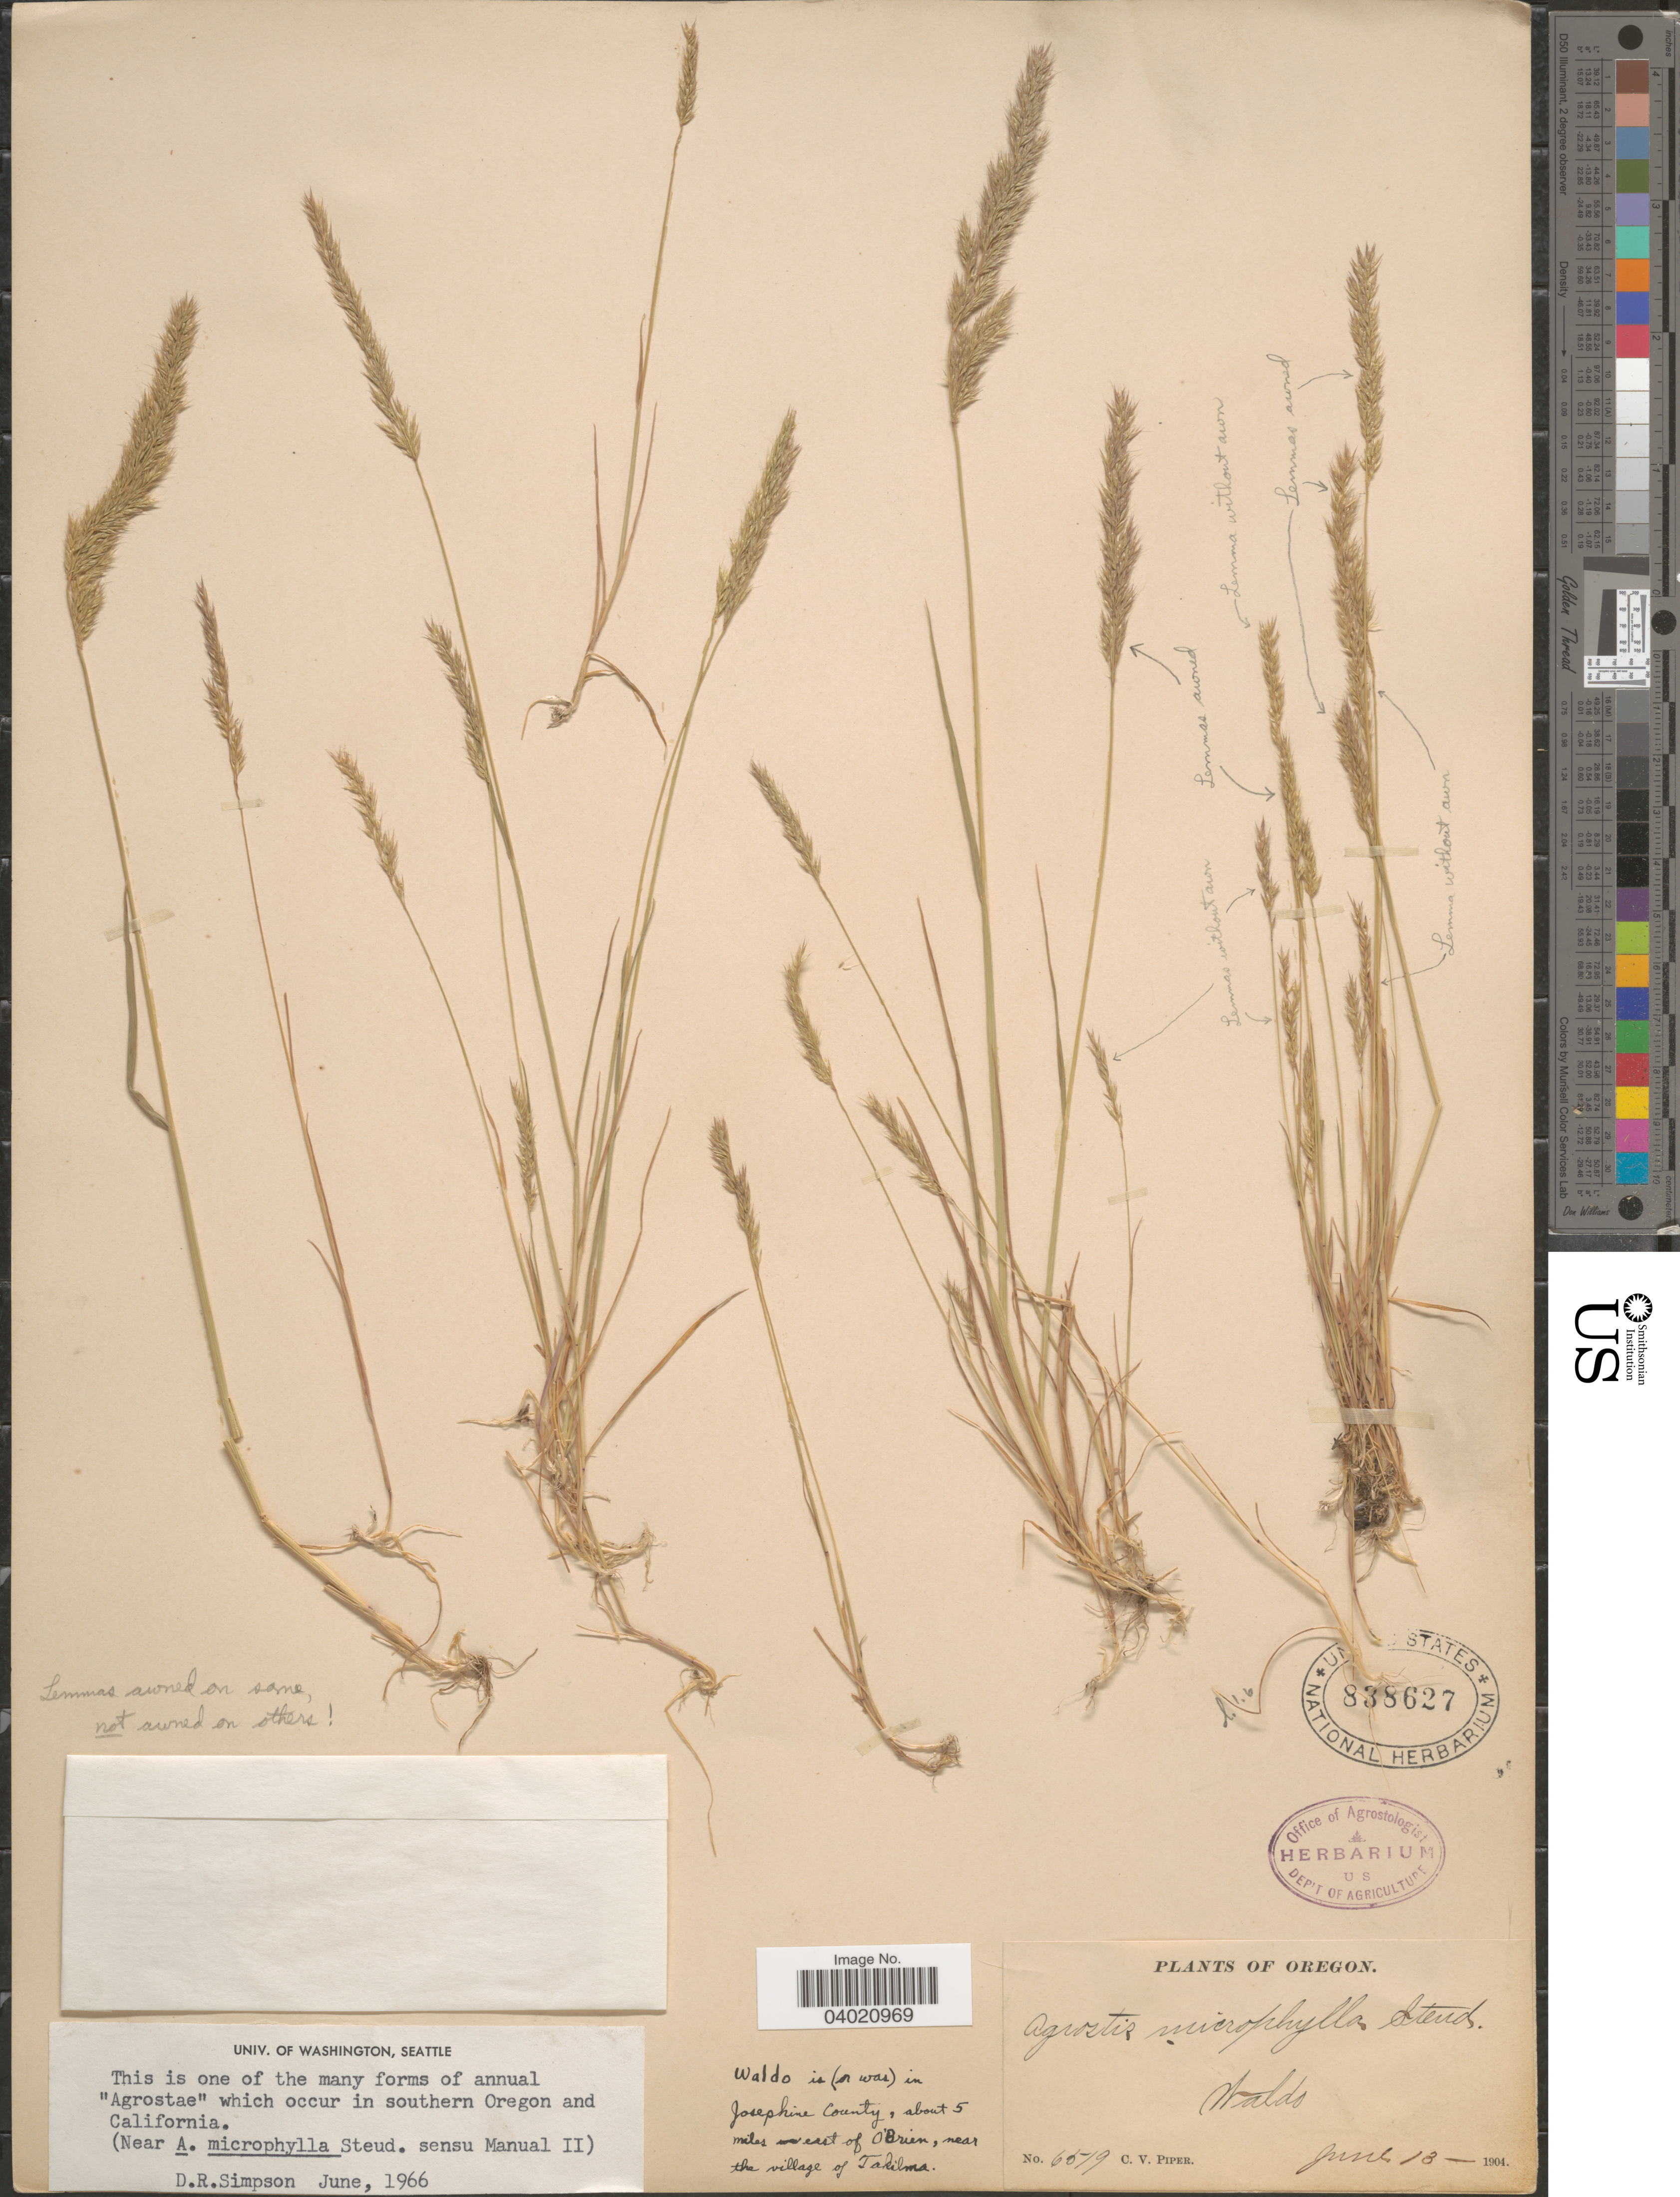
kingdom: Plantae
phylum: Tracheophyta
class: Liliopsida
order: Poales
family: Poaceae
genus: Agrostis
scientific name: Agrostis microphylla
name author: Steud.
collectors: C. V. Piper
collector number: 6519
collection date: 1904-06-13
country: United States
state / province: Oregon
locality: Waldo.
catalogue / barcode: US 838627